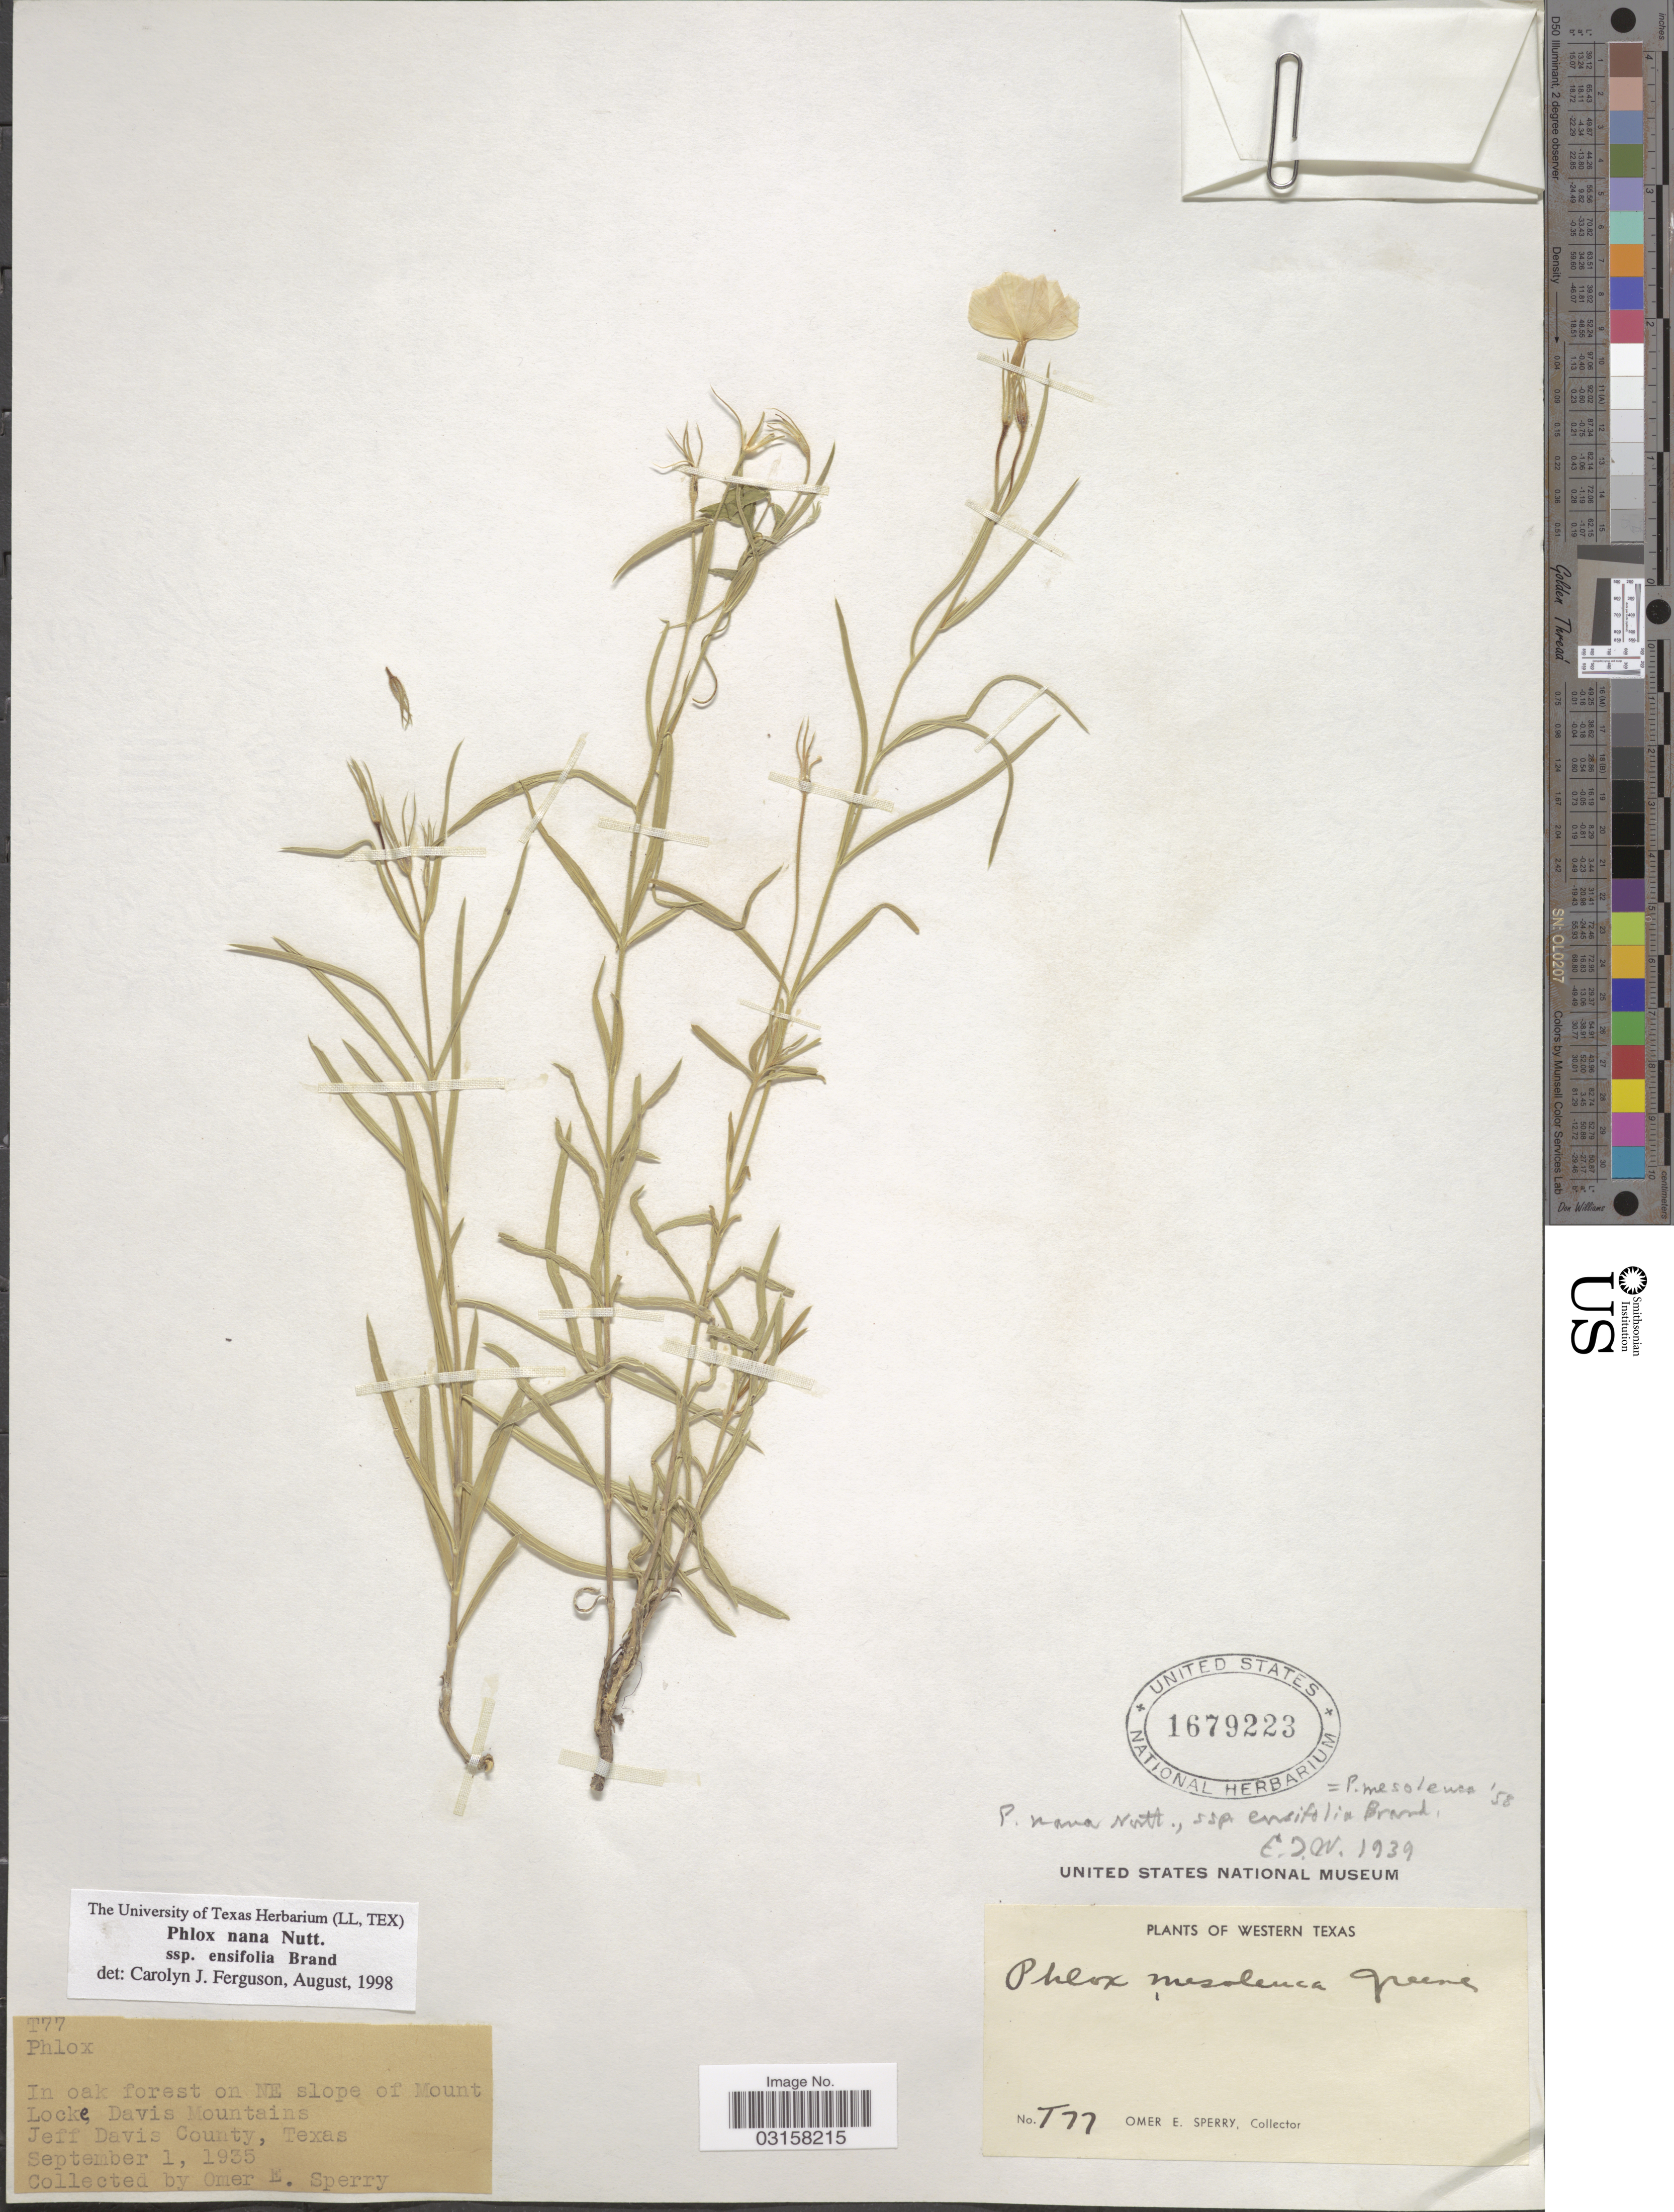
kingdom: Plantae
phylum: Tracheophyta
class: Magnoliopsida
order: Ericales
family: Polemoniaceae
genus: Phlox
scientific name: Phlox mesoleuca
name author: Greene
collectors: O. E. Sperry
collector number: T77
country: United States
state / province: Texas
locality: Western Texas.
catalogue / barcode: US 1679223